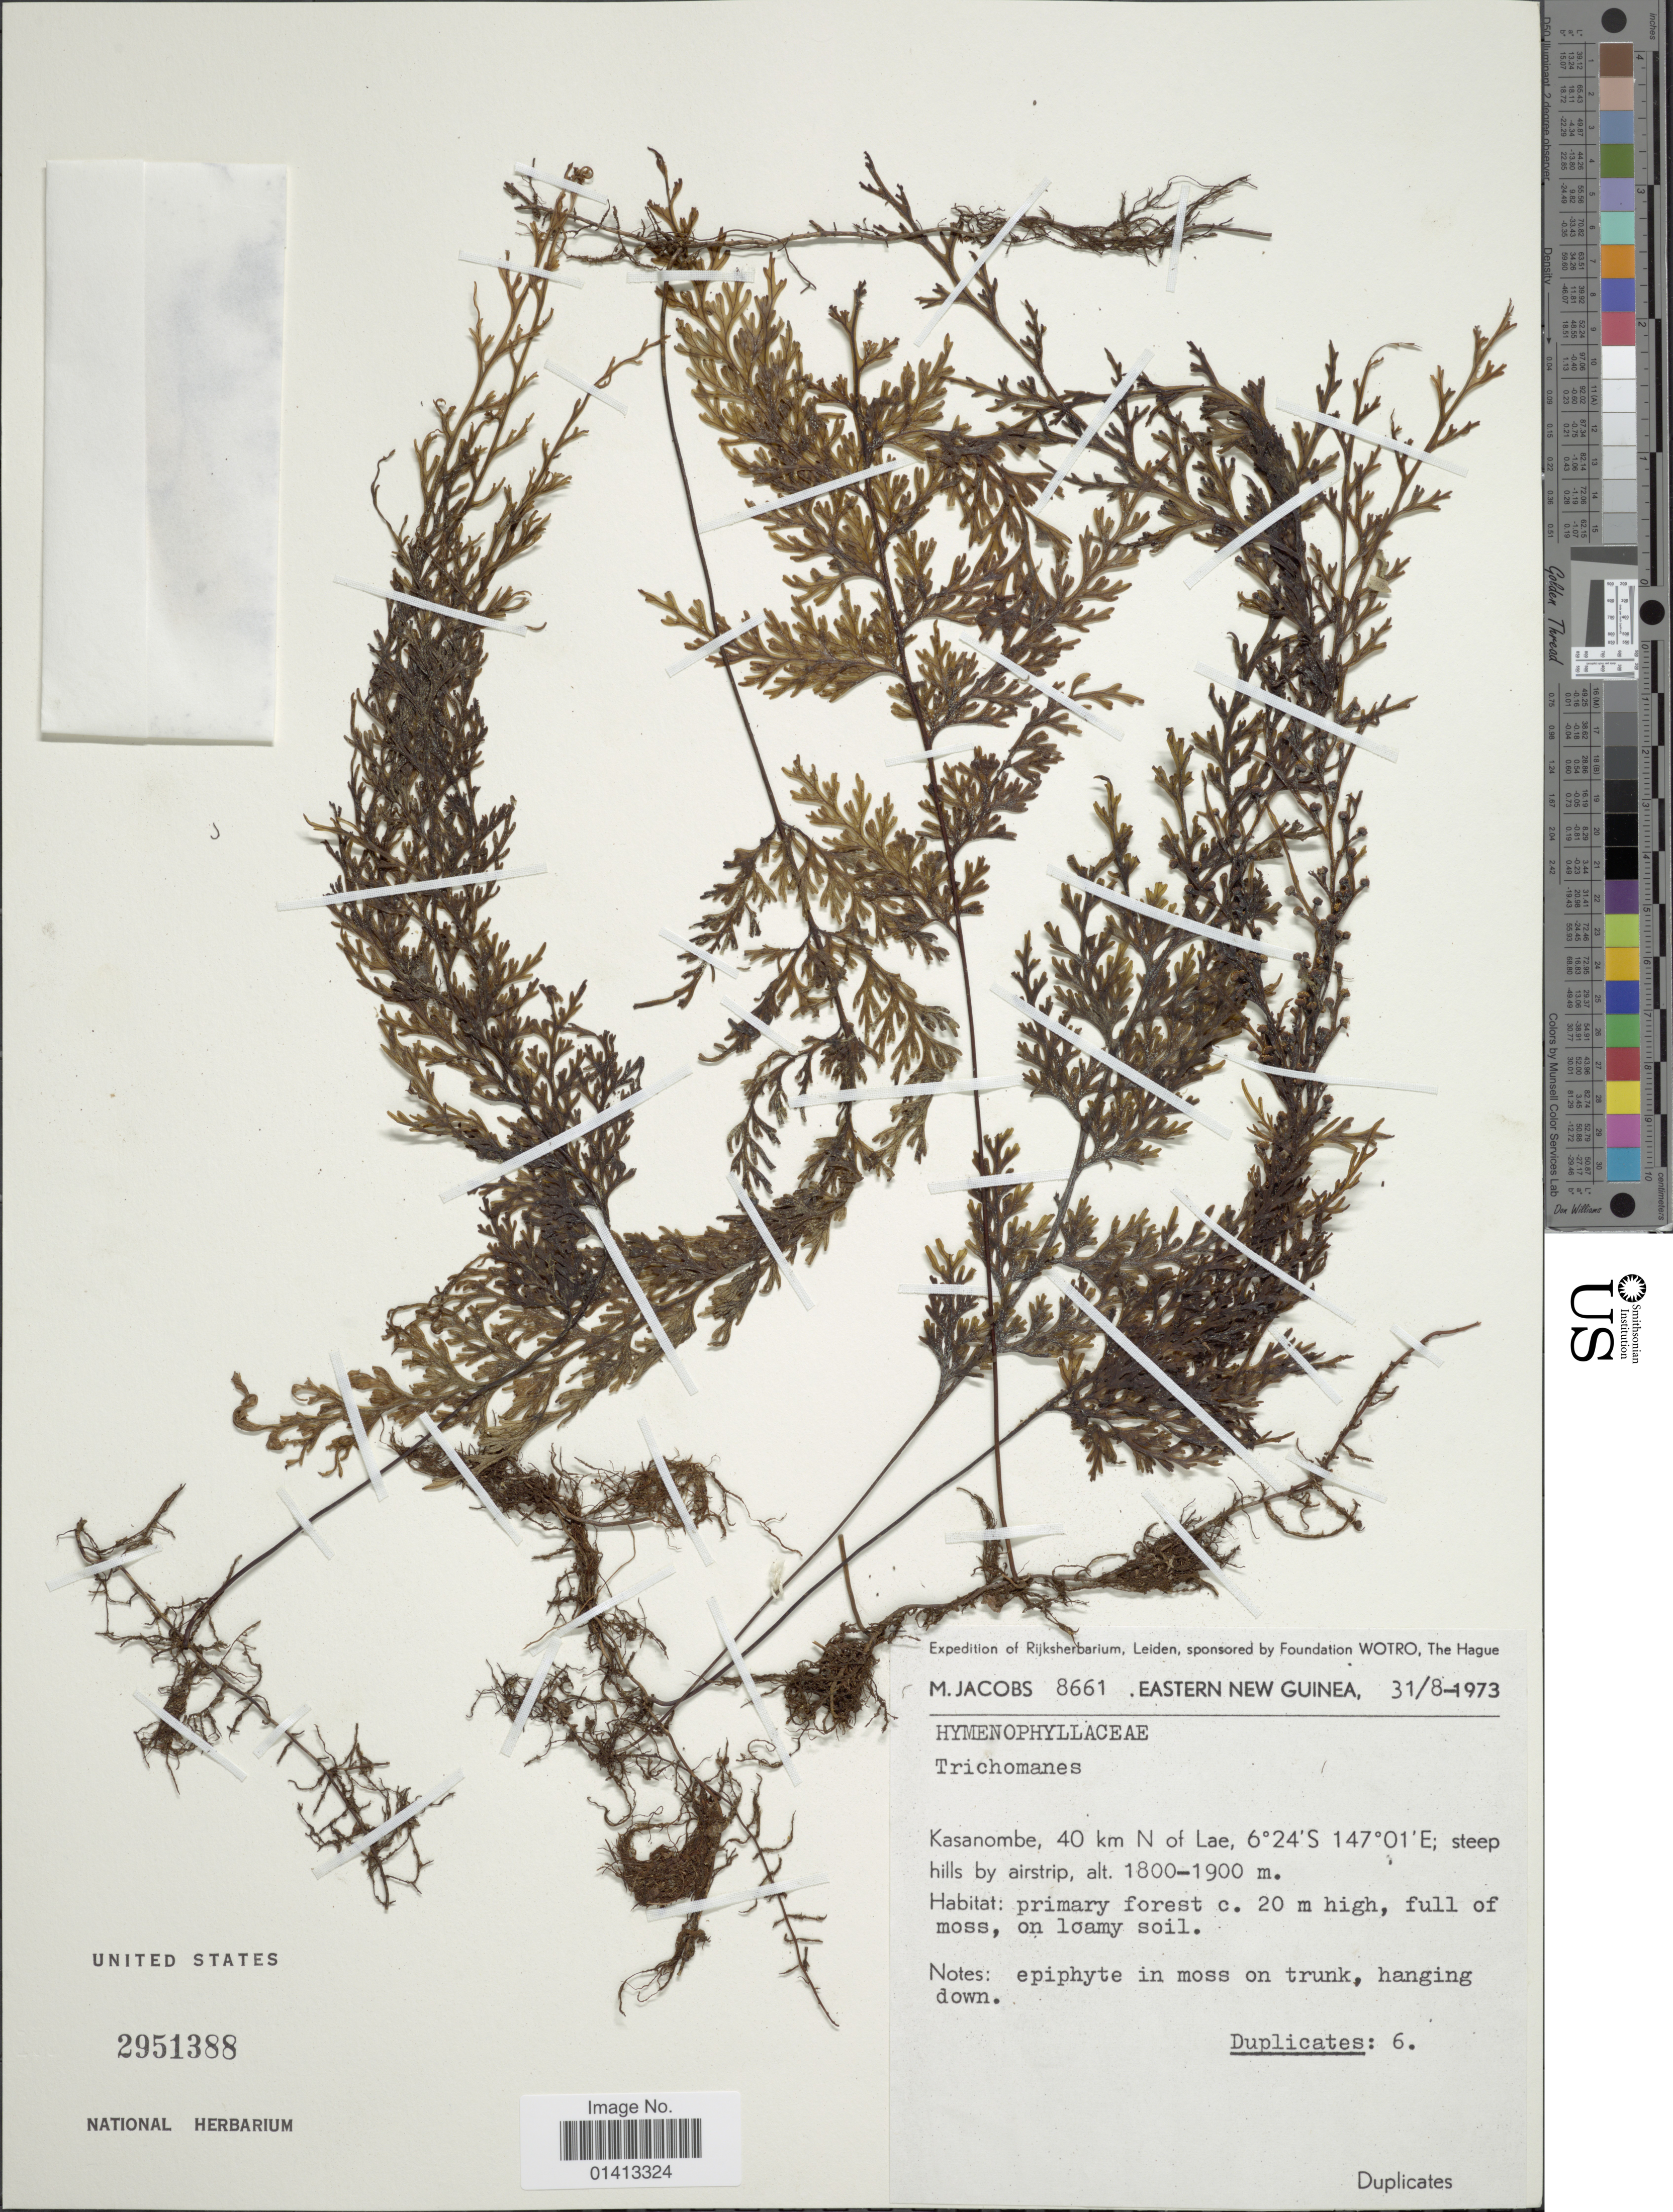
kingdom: Plantae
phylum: Tracheophyta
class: Polypodiopsida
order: Hymenophyllales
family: Hymenophyllaceae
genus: Crepidomanes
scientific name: Crepidomanes sp.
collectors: M. Jacobs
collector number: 8661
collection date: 1973-08-31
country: Papua New Guinea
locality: Eastern New Guinea, Kasanombe, 40 km N of Lae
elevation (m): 1800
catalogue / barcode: US 2951388